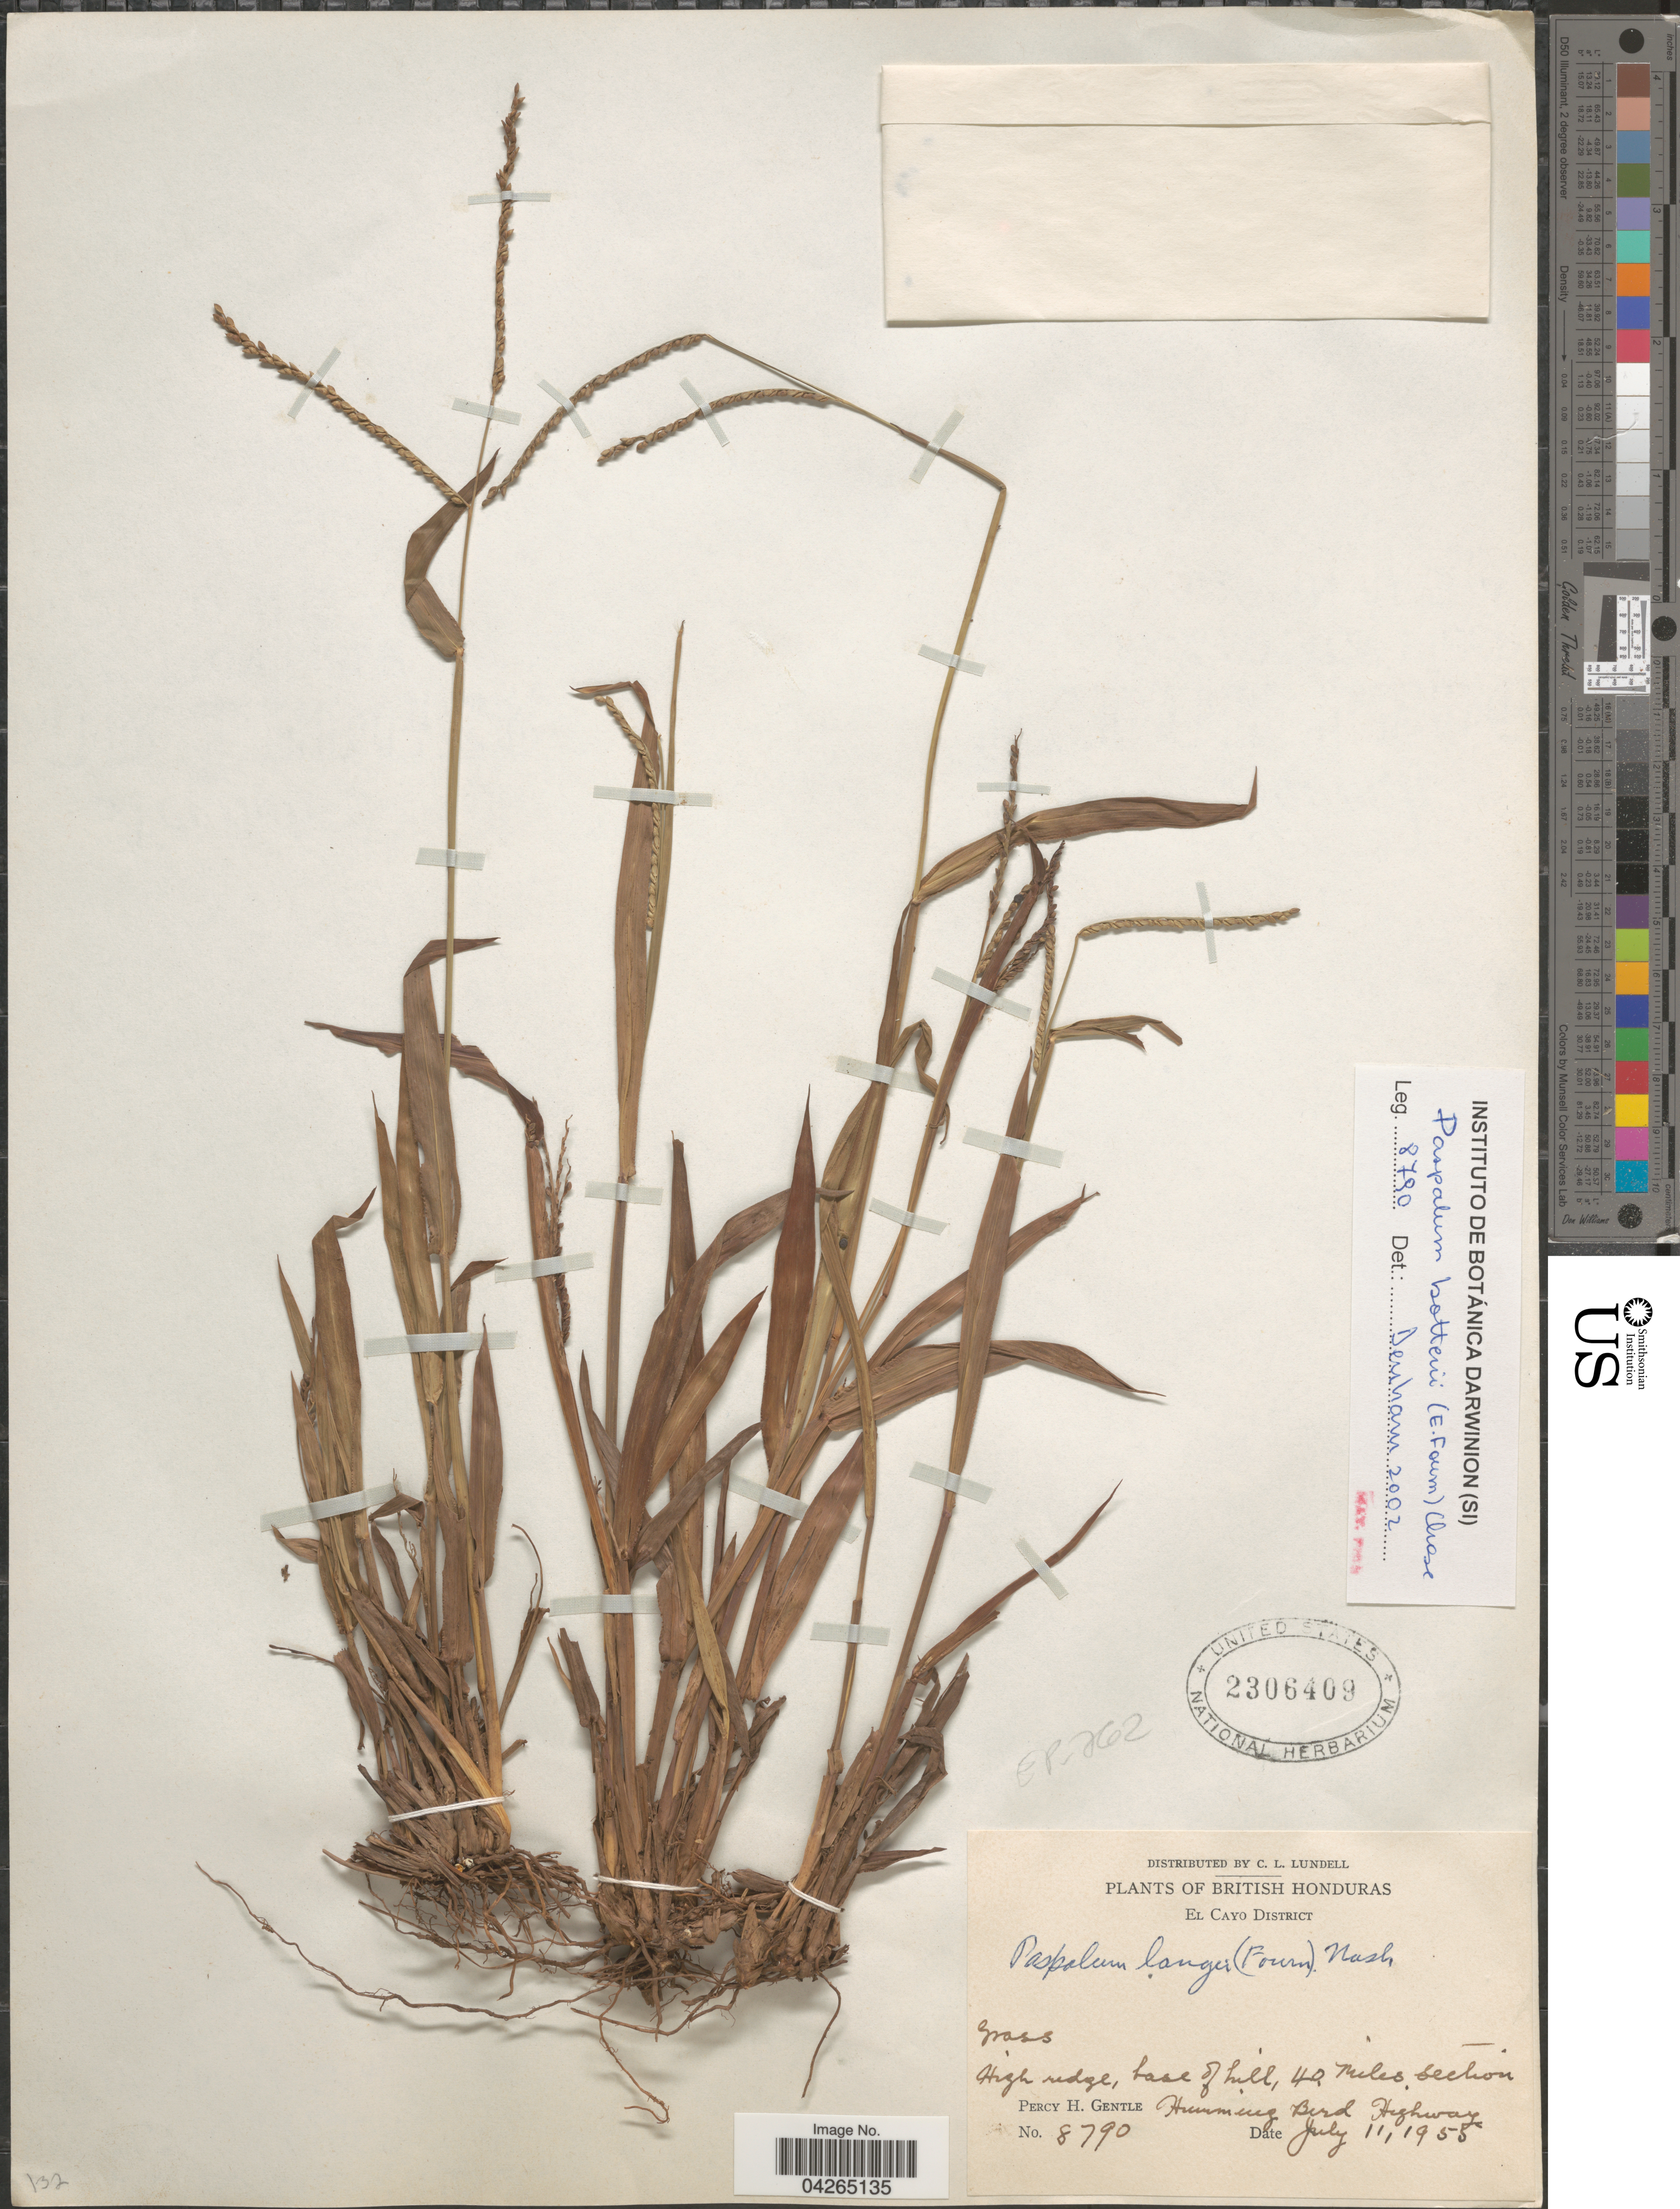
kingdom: Plantae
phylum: Tracheophyta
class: Liliopsida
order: Poales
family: Poaceae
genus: Paspalum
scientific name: Paspalum botterii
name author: (E. Fourn.) Chase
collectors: P. H. Gentle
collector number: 8790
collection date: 1955-07-11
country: Belize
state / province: Cayo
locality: British Honduras. El Cayo District. High ridge, base of hill, 40 miles section Humming Bird Highway.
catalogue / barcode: US 2306409